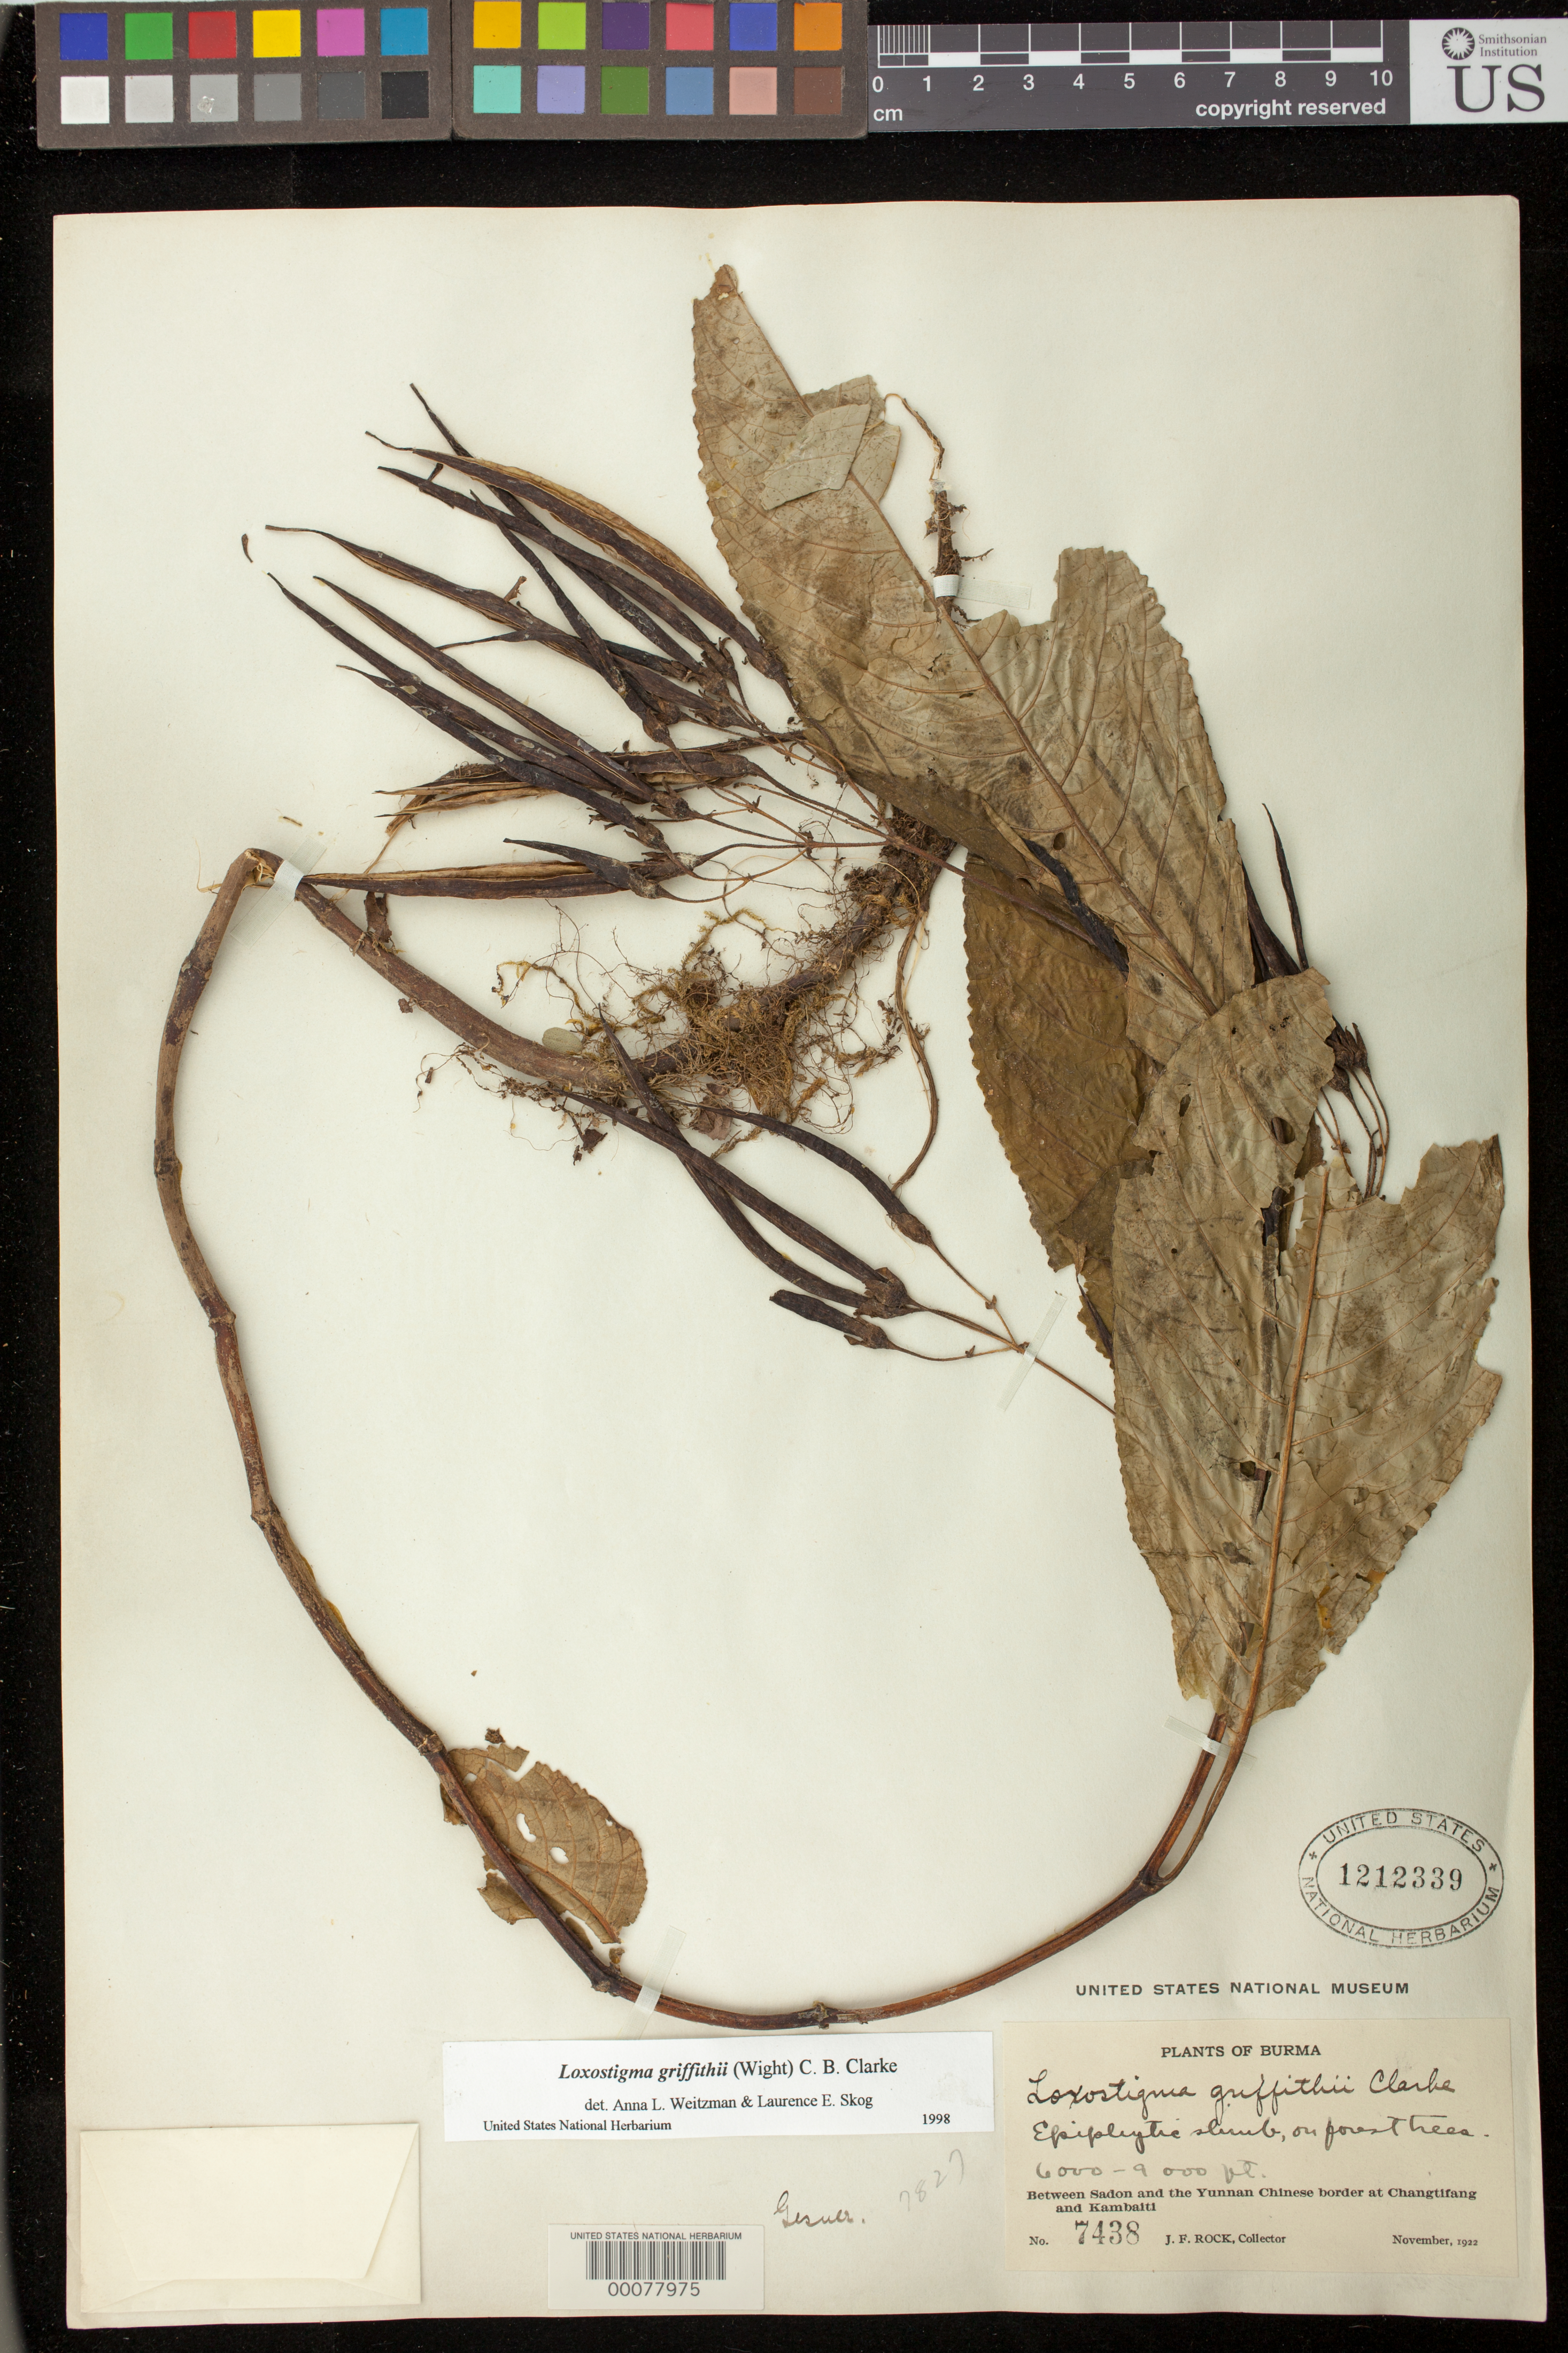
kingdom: Plantae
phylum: Tracheophyta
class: Magnoliopsida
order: Lamiales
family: Gesneriaceae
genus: Loxostigma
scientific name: Loxostigma griffithii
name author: (Wight) C.B. Clarke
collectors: J. F. Rock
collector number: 7438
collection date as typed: Nov 1922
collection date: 1922-11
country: Myanmar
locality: Between Sadon and the Yunnan Chinese border at Changtifang and Kambaiti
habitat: On forest trees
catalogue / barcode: US 1212339